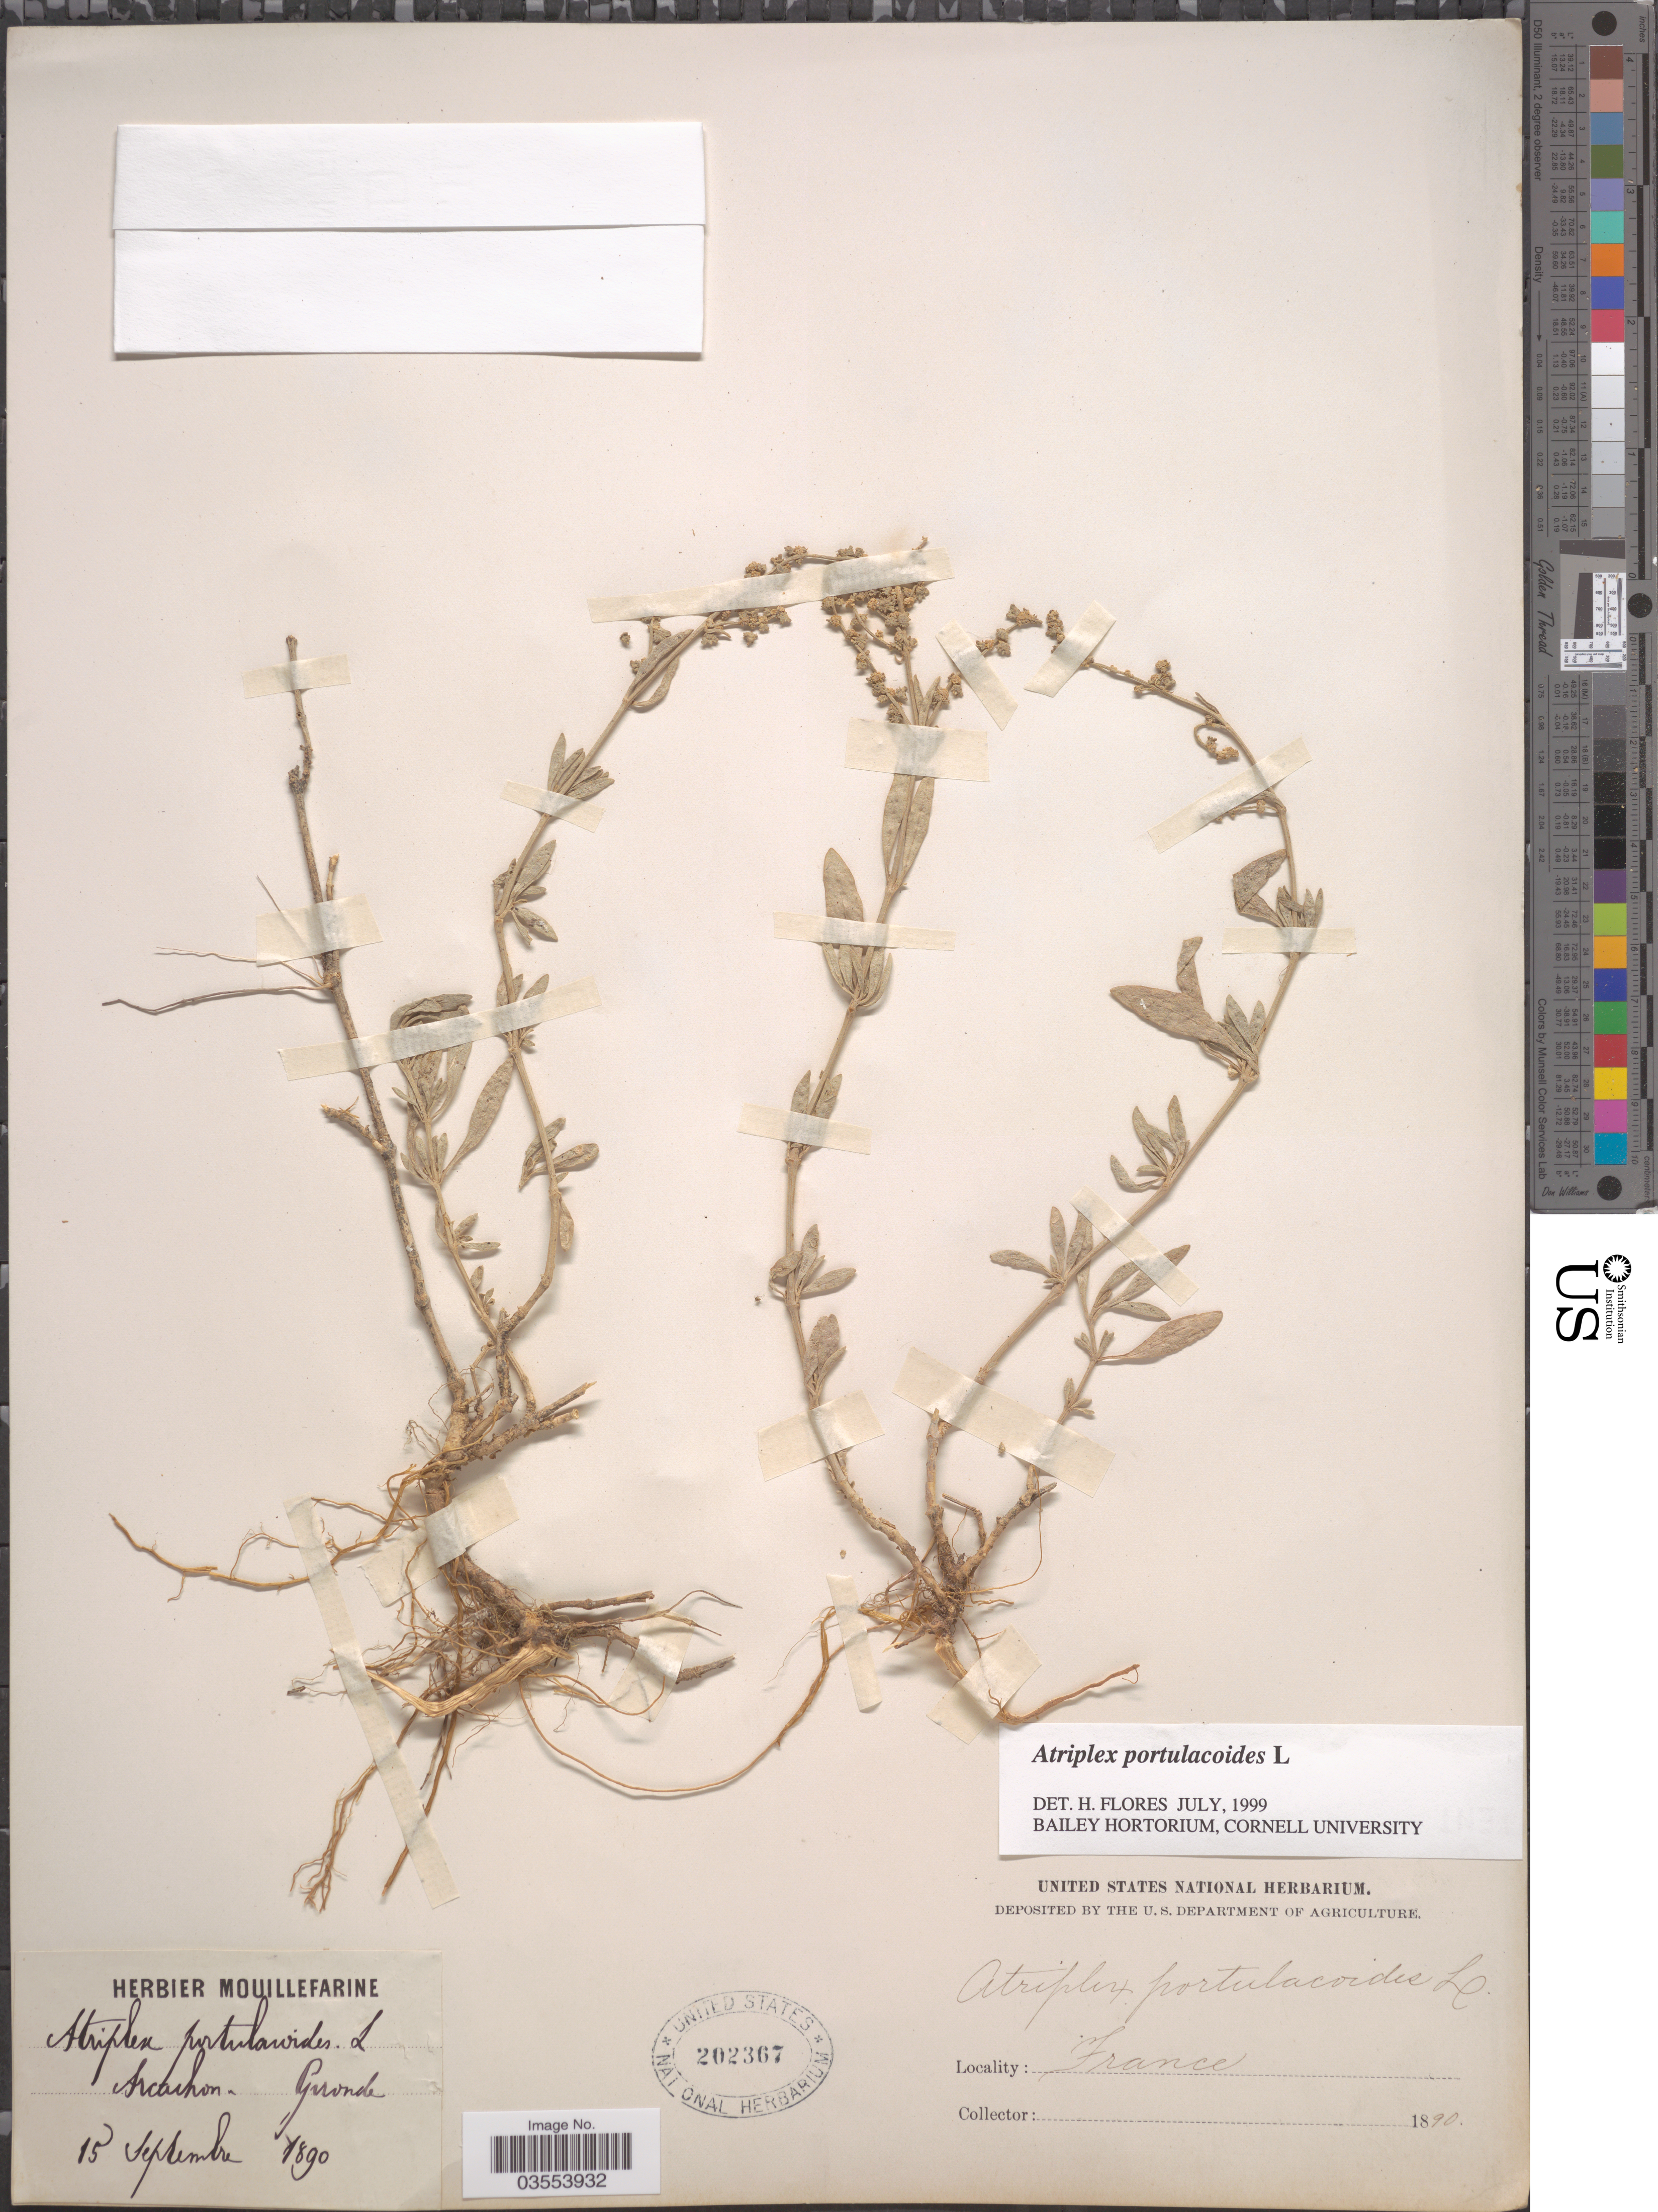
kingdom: Plantae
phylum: Tracheophyta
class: Magnoliopsida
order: Caryophyllales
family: Amaranthaceae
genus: Atriplex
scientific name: Atriplex portulacoides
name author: L.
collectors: ex herb. Mouillefarine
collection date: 1890-09-15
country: France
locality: Arcachon. Gironde.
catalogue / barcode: US 202367